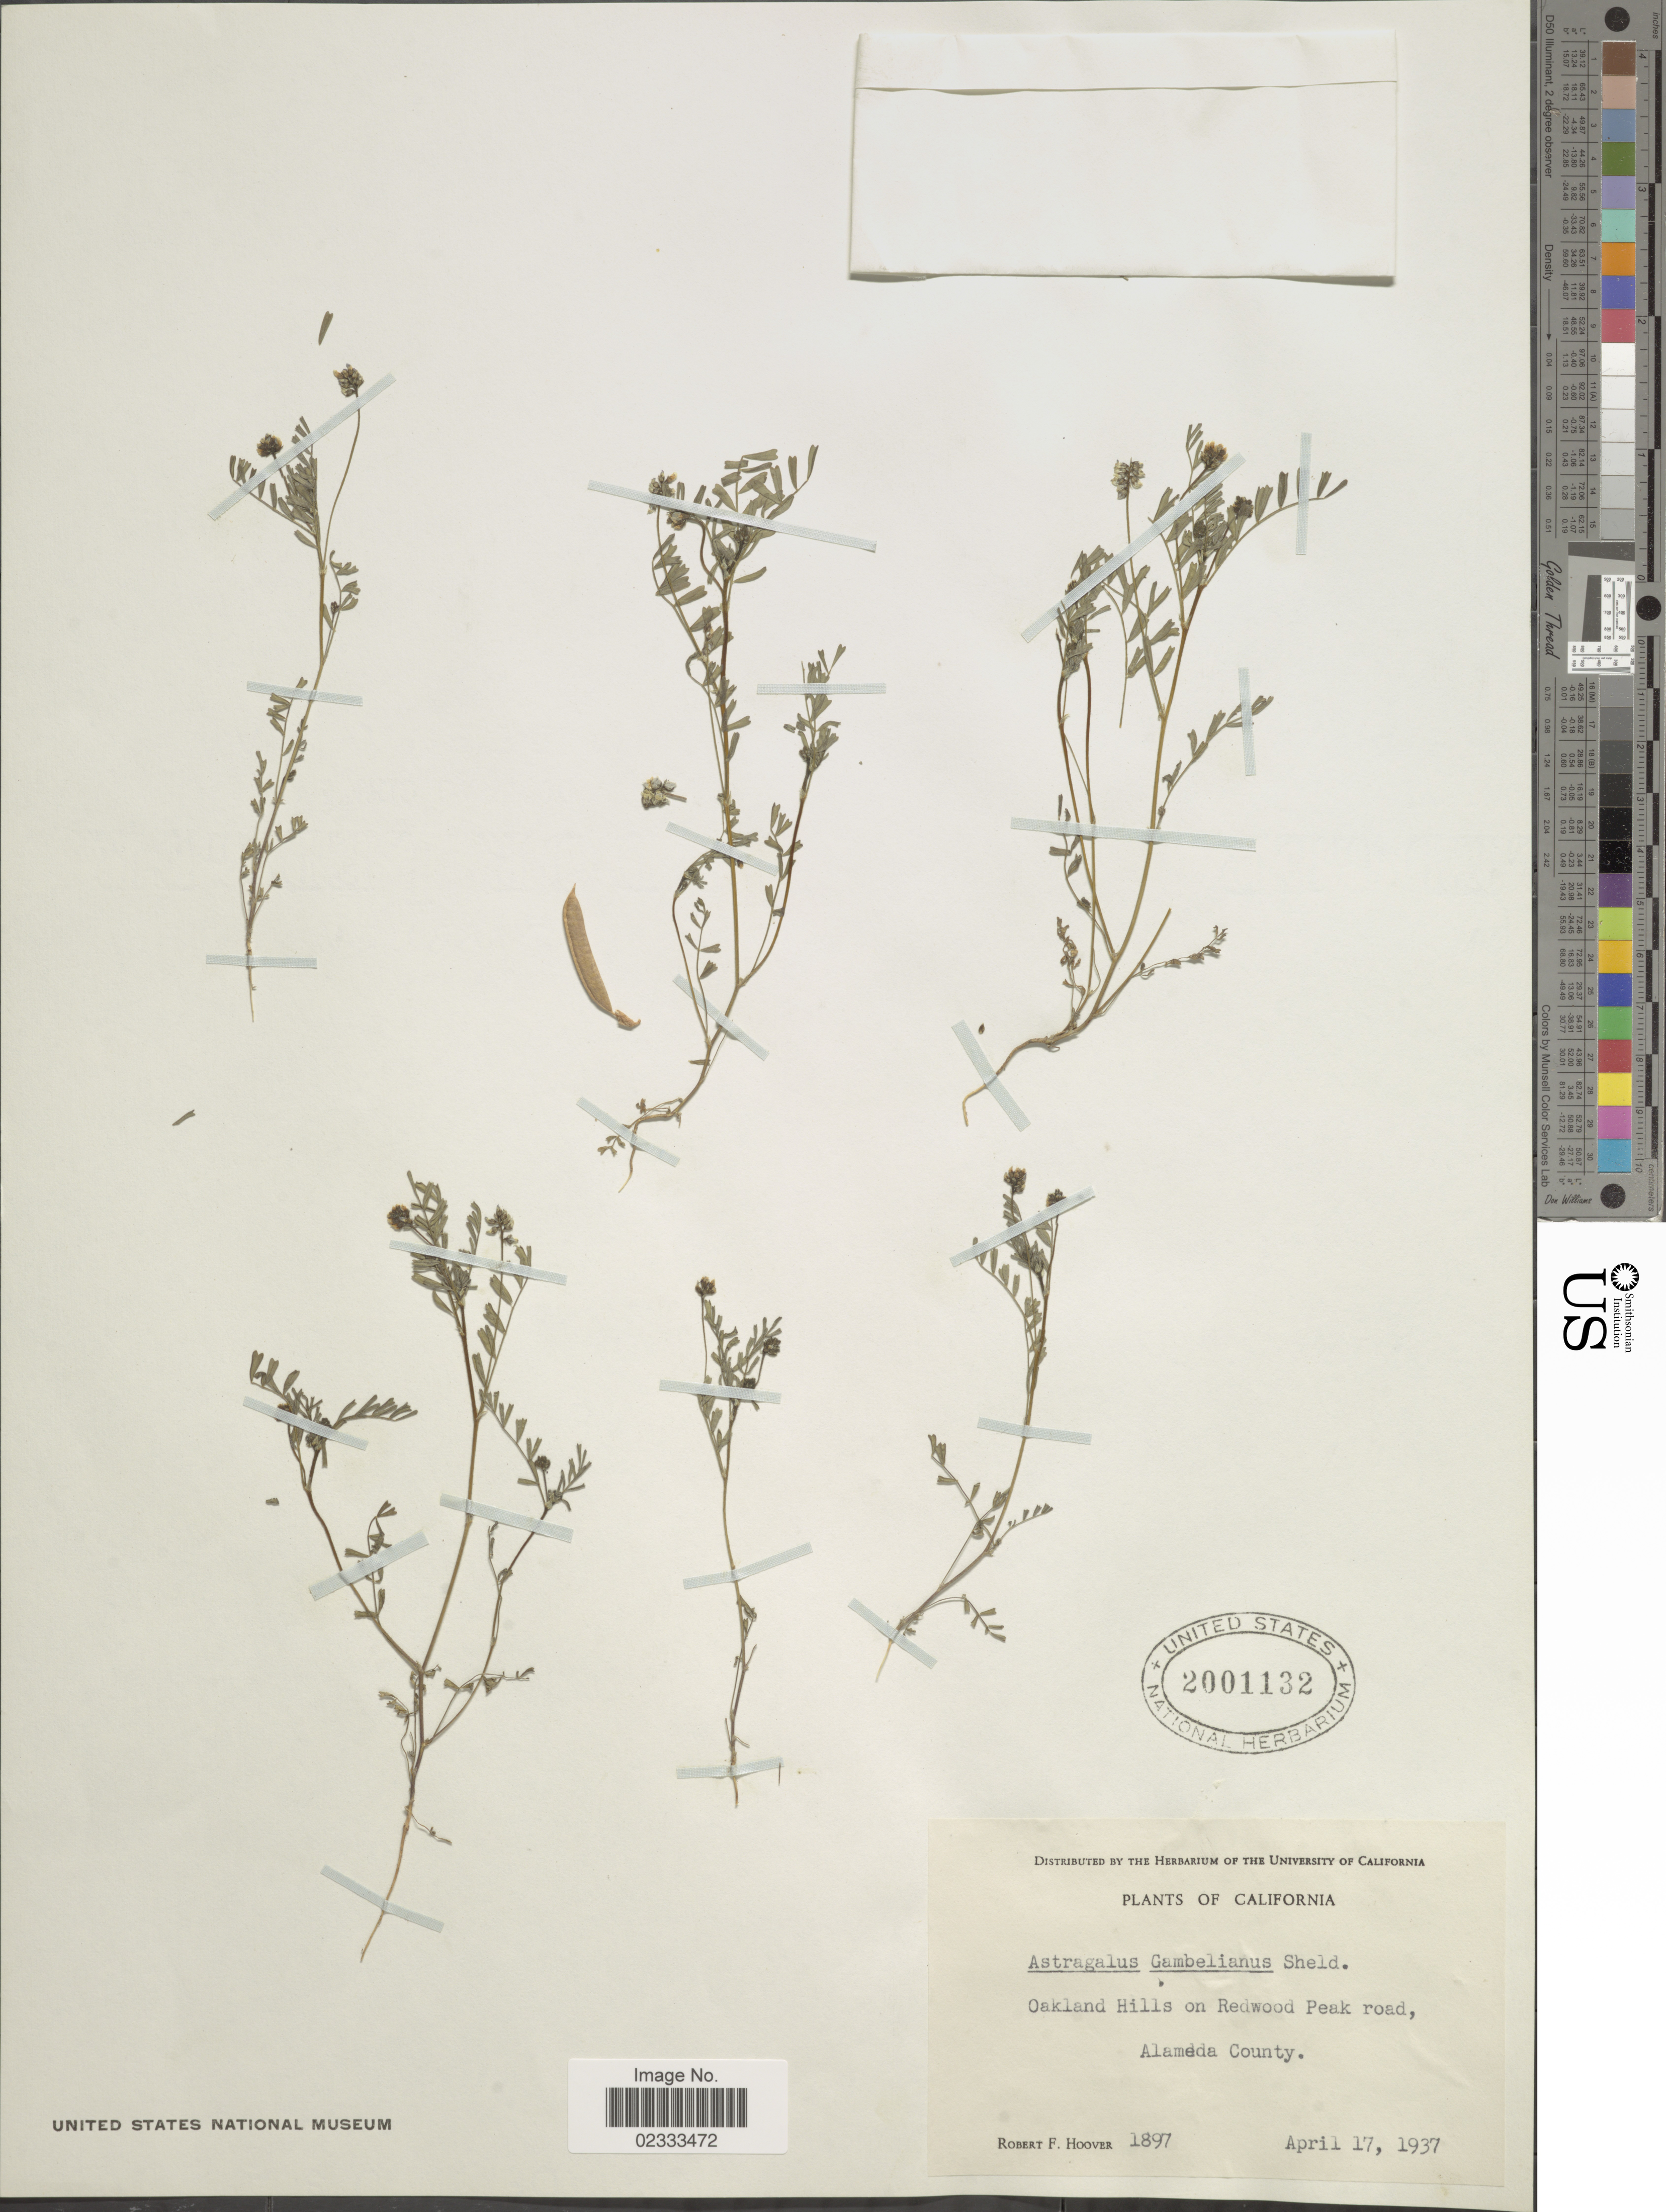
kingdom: Plantae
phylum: Tracheophyta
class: Magnoliopsida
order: Fabales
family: Fabaceae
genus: Astragalus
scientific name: Astragalus nigrescens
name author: Pall.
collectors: R. F. Hoover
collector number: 1897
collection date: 1937-04-17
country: United States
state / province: California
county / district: Alameda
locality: Oakland Hills on Redwood Peak road, Alameda County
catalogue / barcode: US 2001132